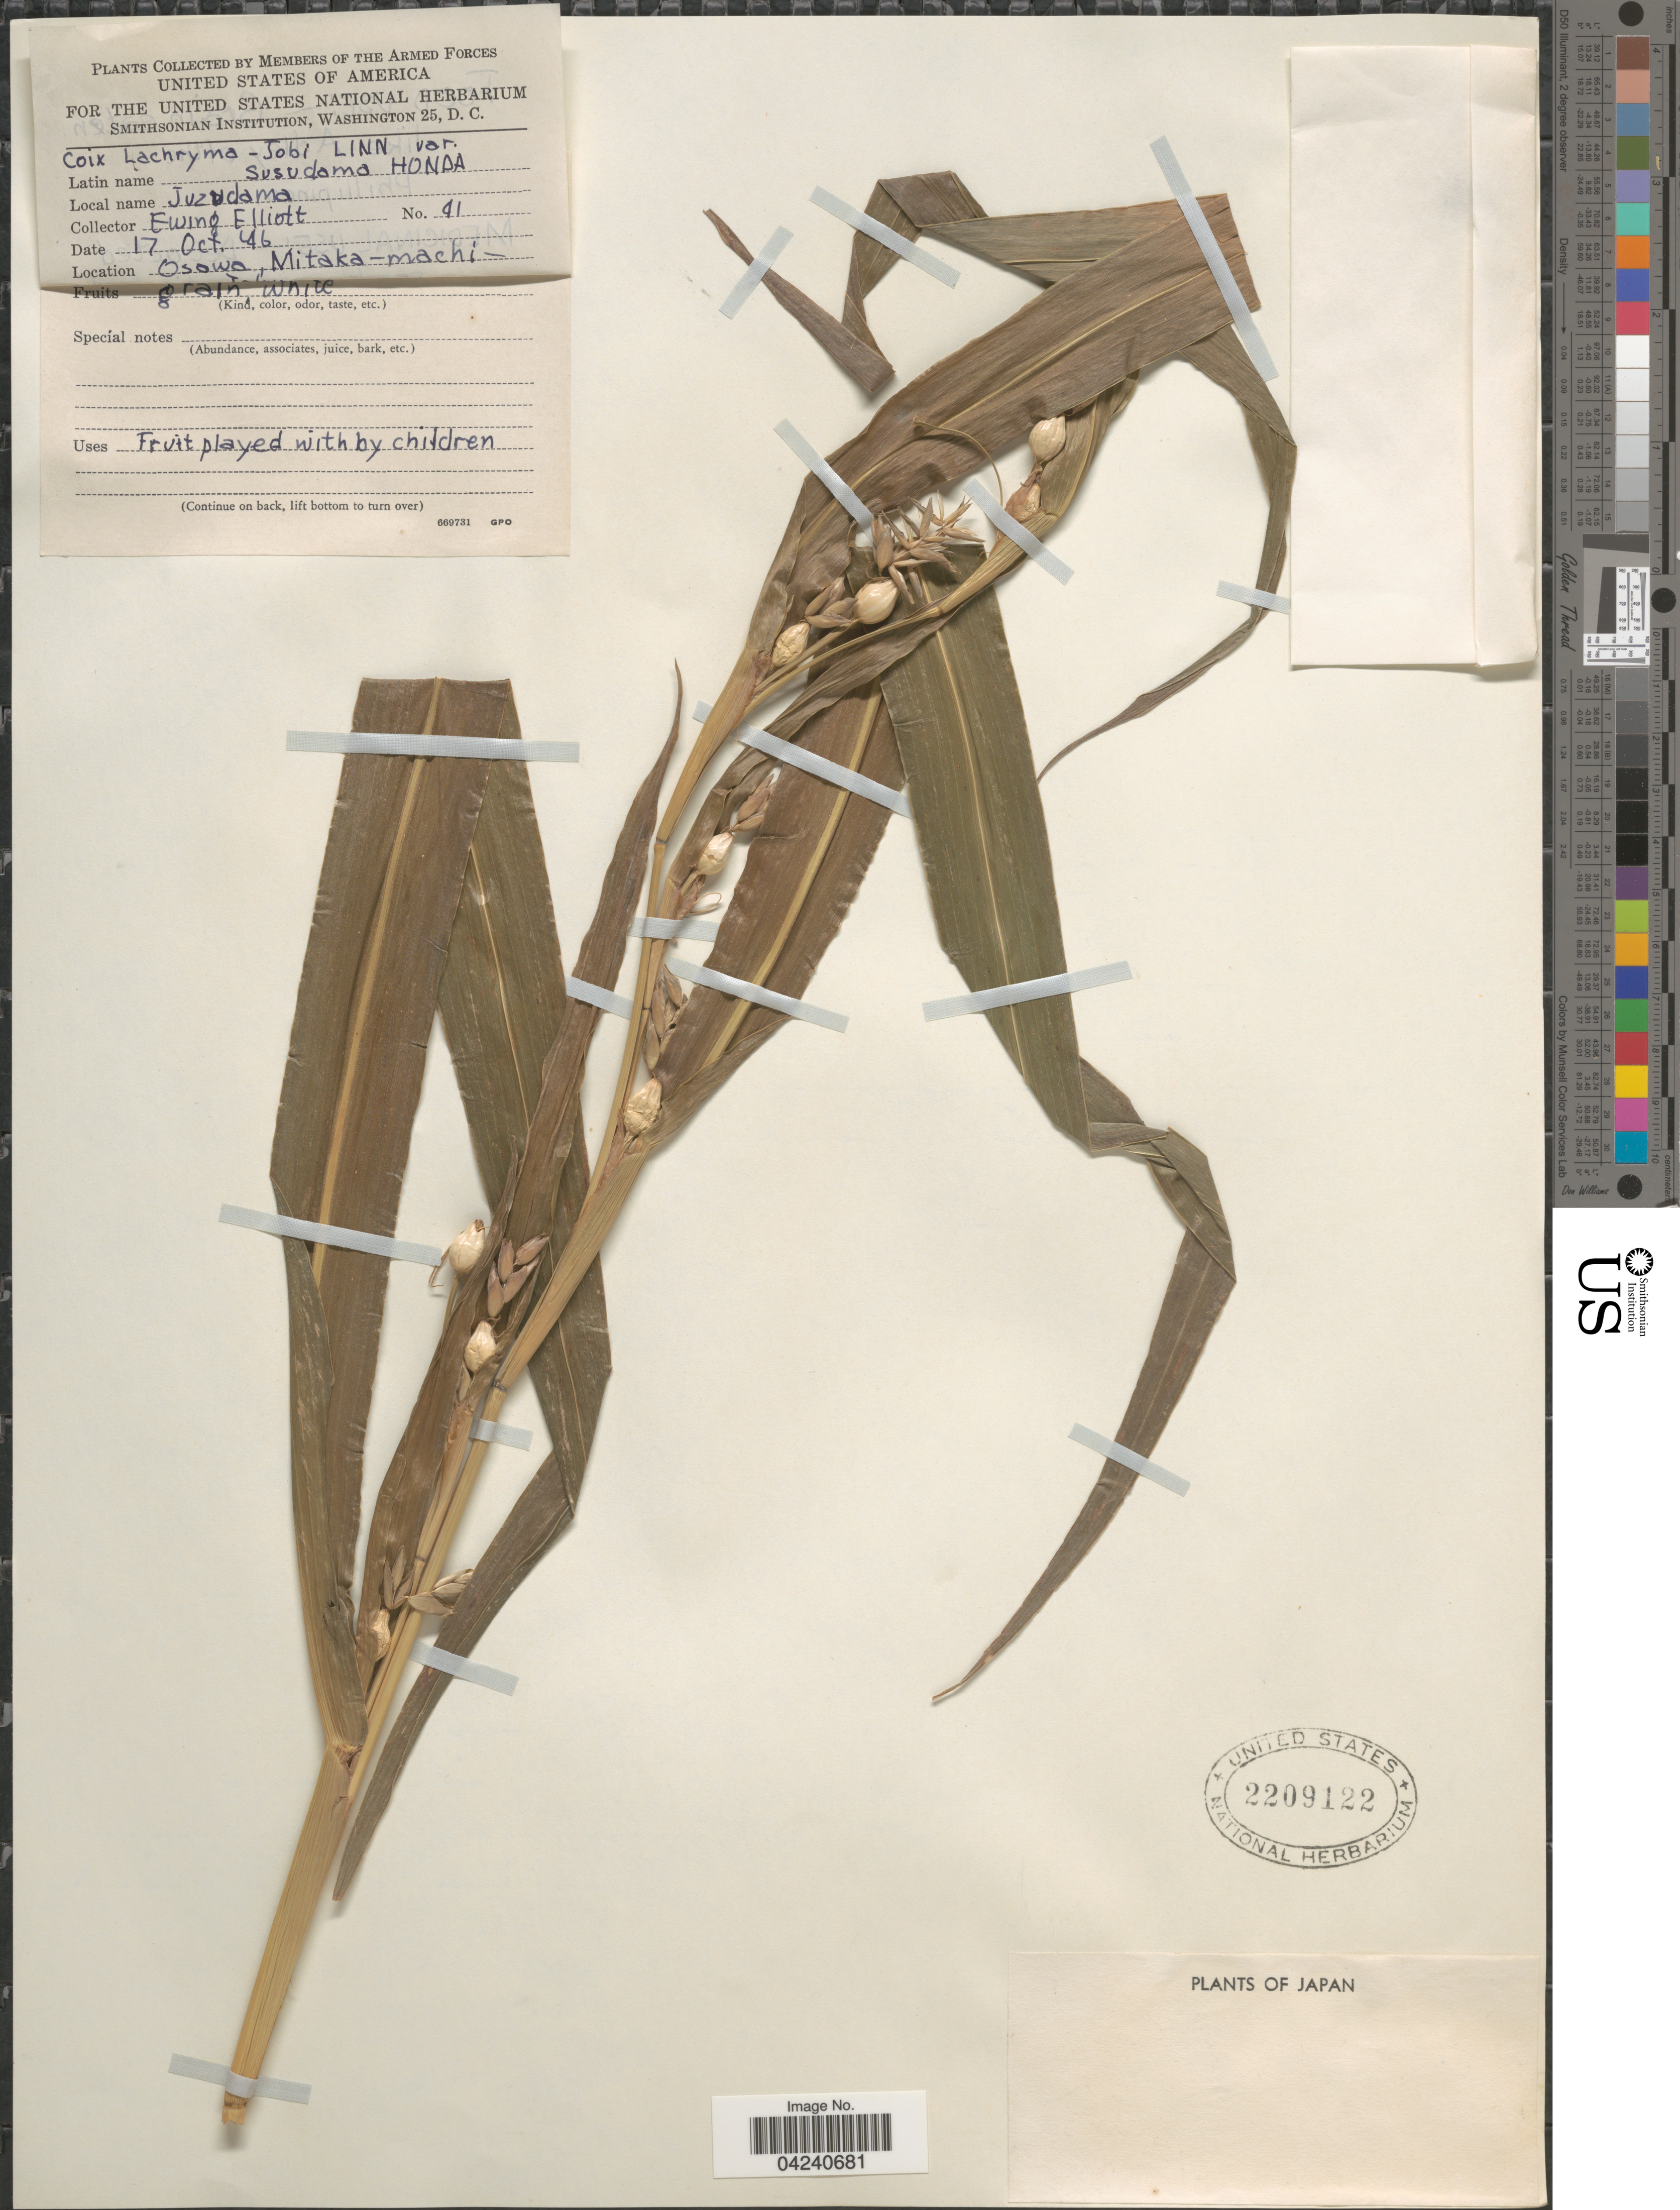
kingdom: Plantae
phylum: Tracheophyta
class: Liliopsida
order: Poales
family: Poaceae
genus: Coix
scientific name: Coix lacryma-jobi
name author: L.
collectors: E. Elliott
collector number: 41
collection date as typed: Transcribed d/m/y: 17/10/46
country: Japan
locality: Osawa, Mitaka-machi.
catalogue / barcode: US 2209122